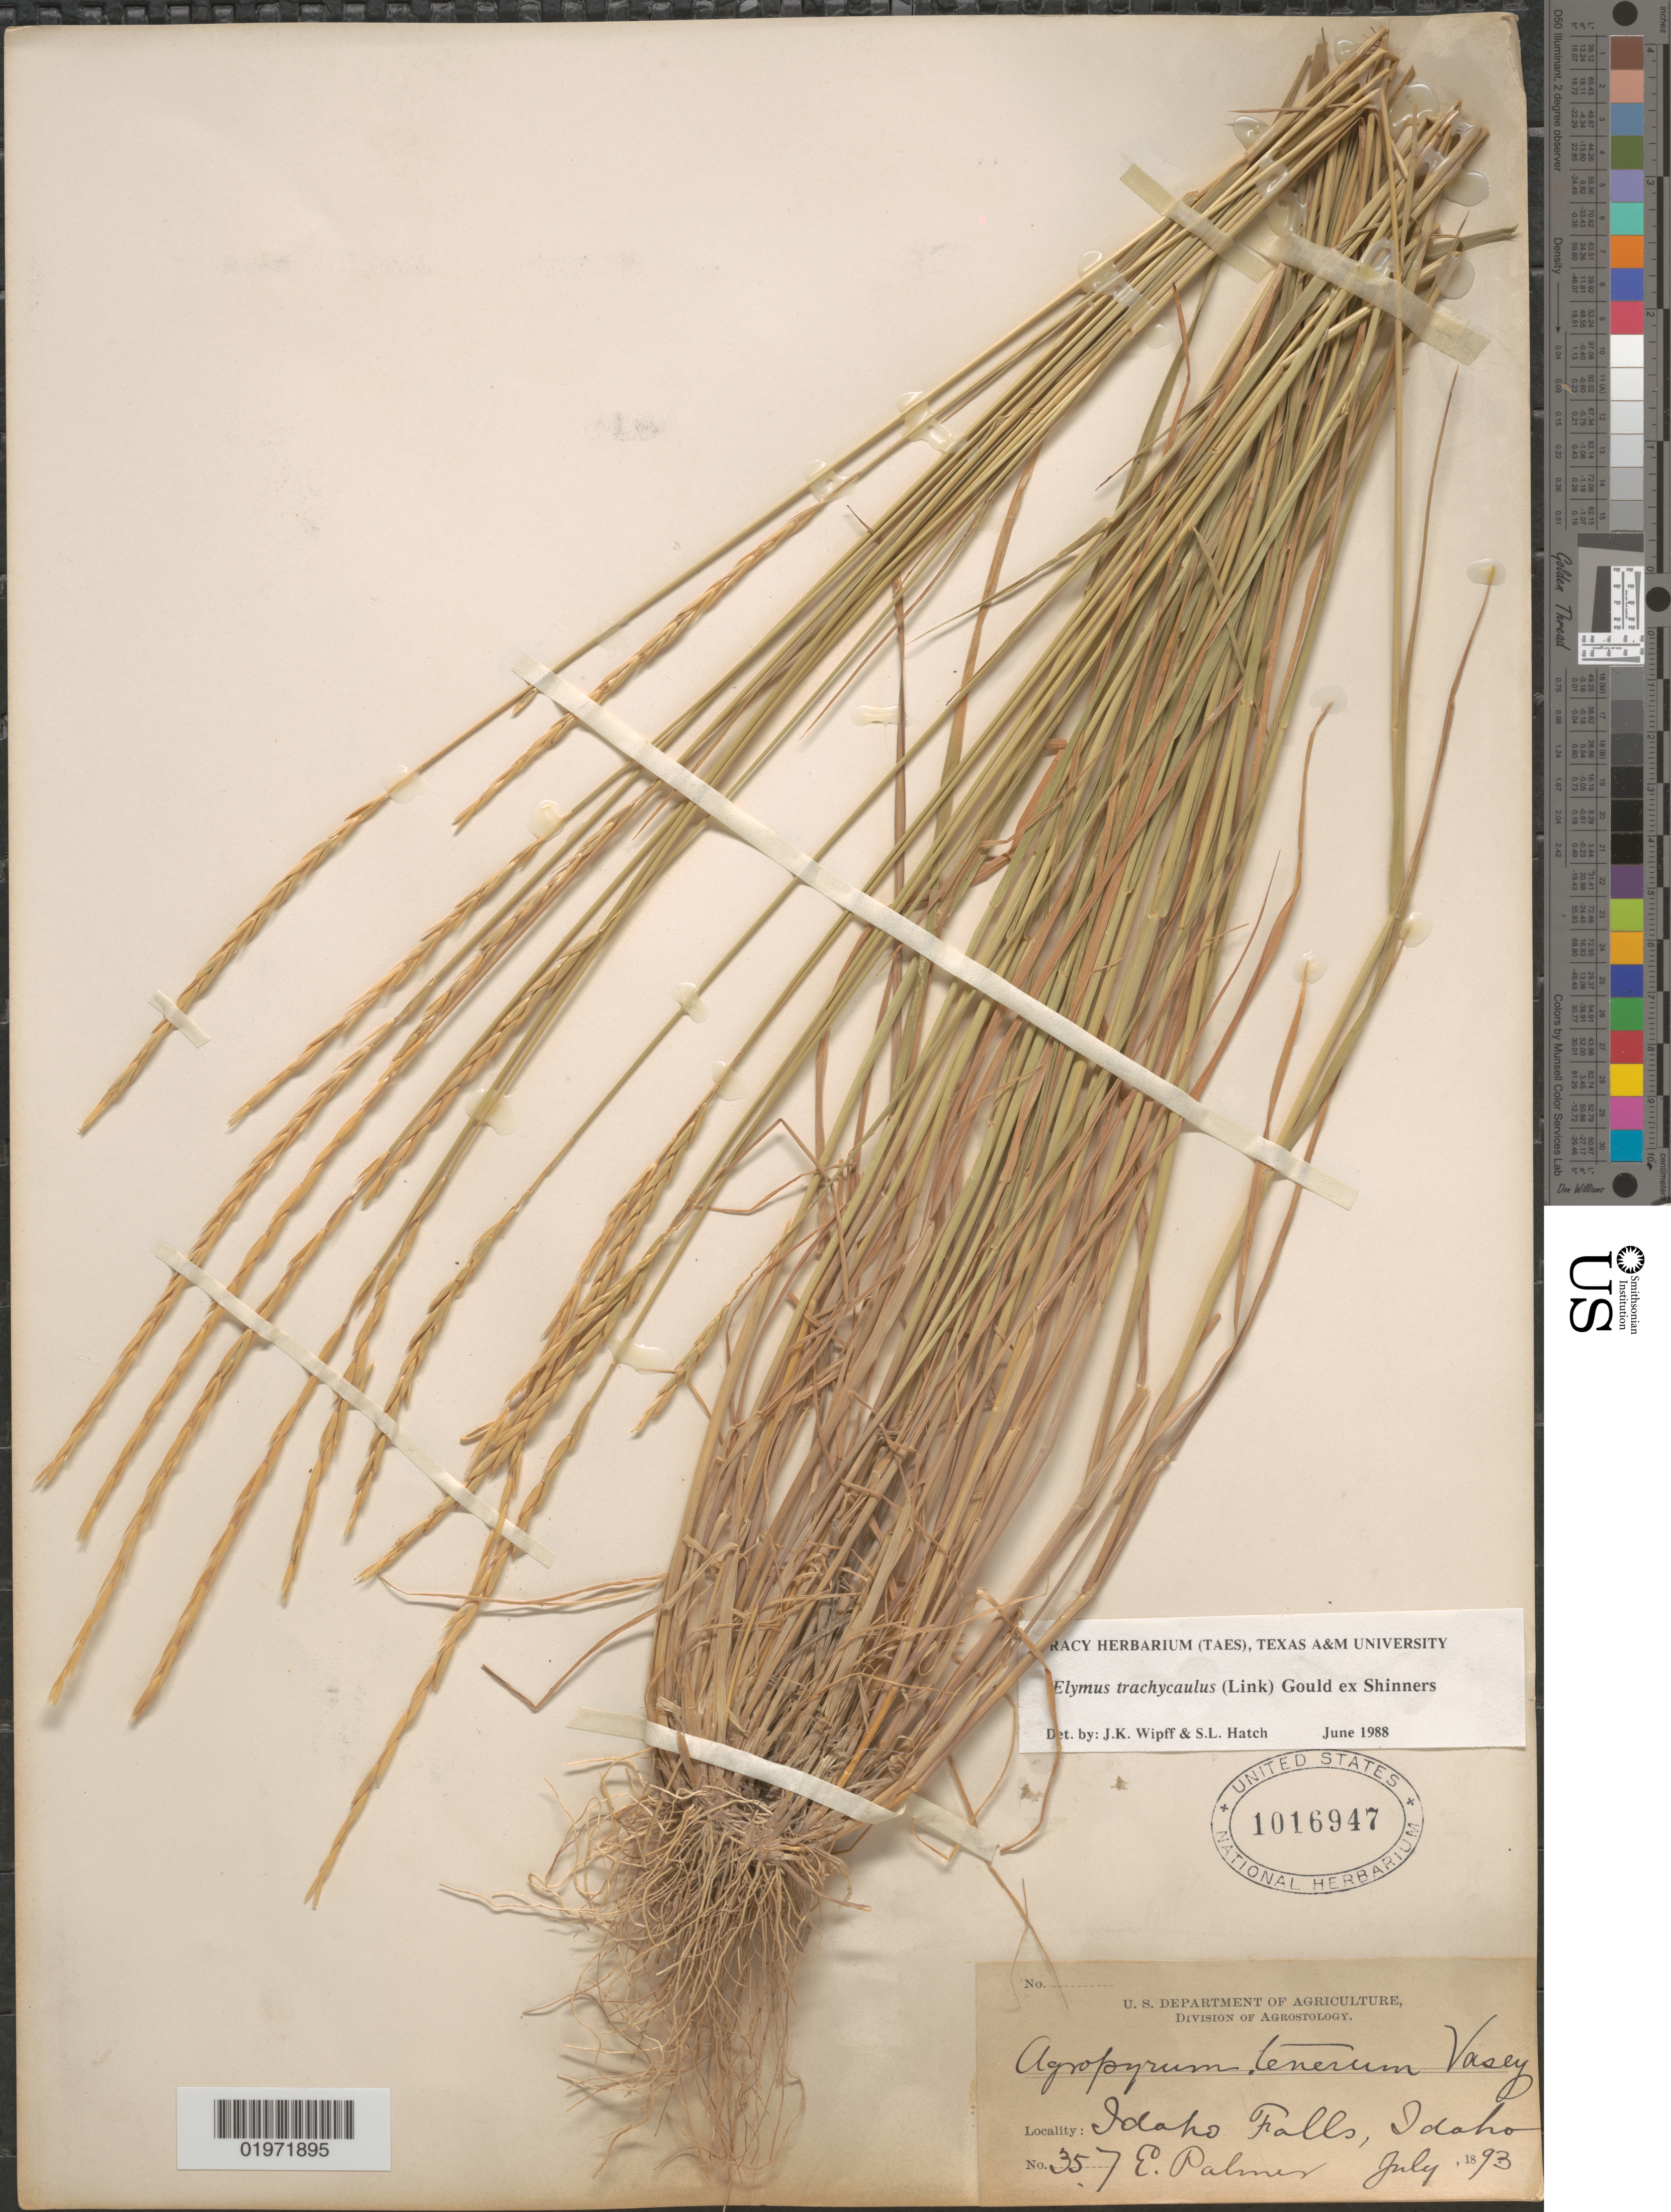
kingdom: Plantae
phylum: Tracheophyta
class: Liliopsida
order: Poales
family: Poaceae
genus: Elymus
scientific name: Elymus trachycaulus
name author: (Link) Gould ex Shinners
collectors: E. J. Palmer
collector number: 35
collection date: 1893-07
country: United States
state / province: Idaho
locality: Idaho Falls.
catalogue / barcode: US 1016947